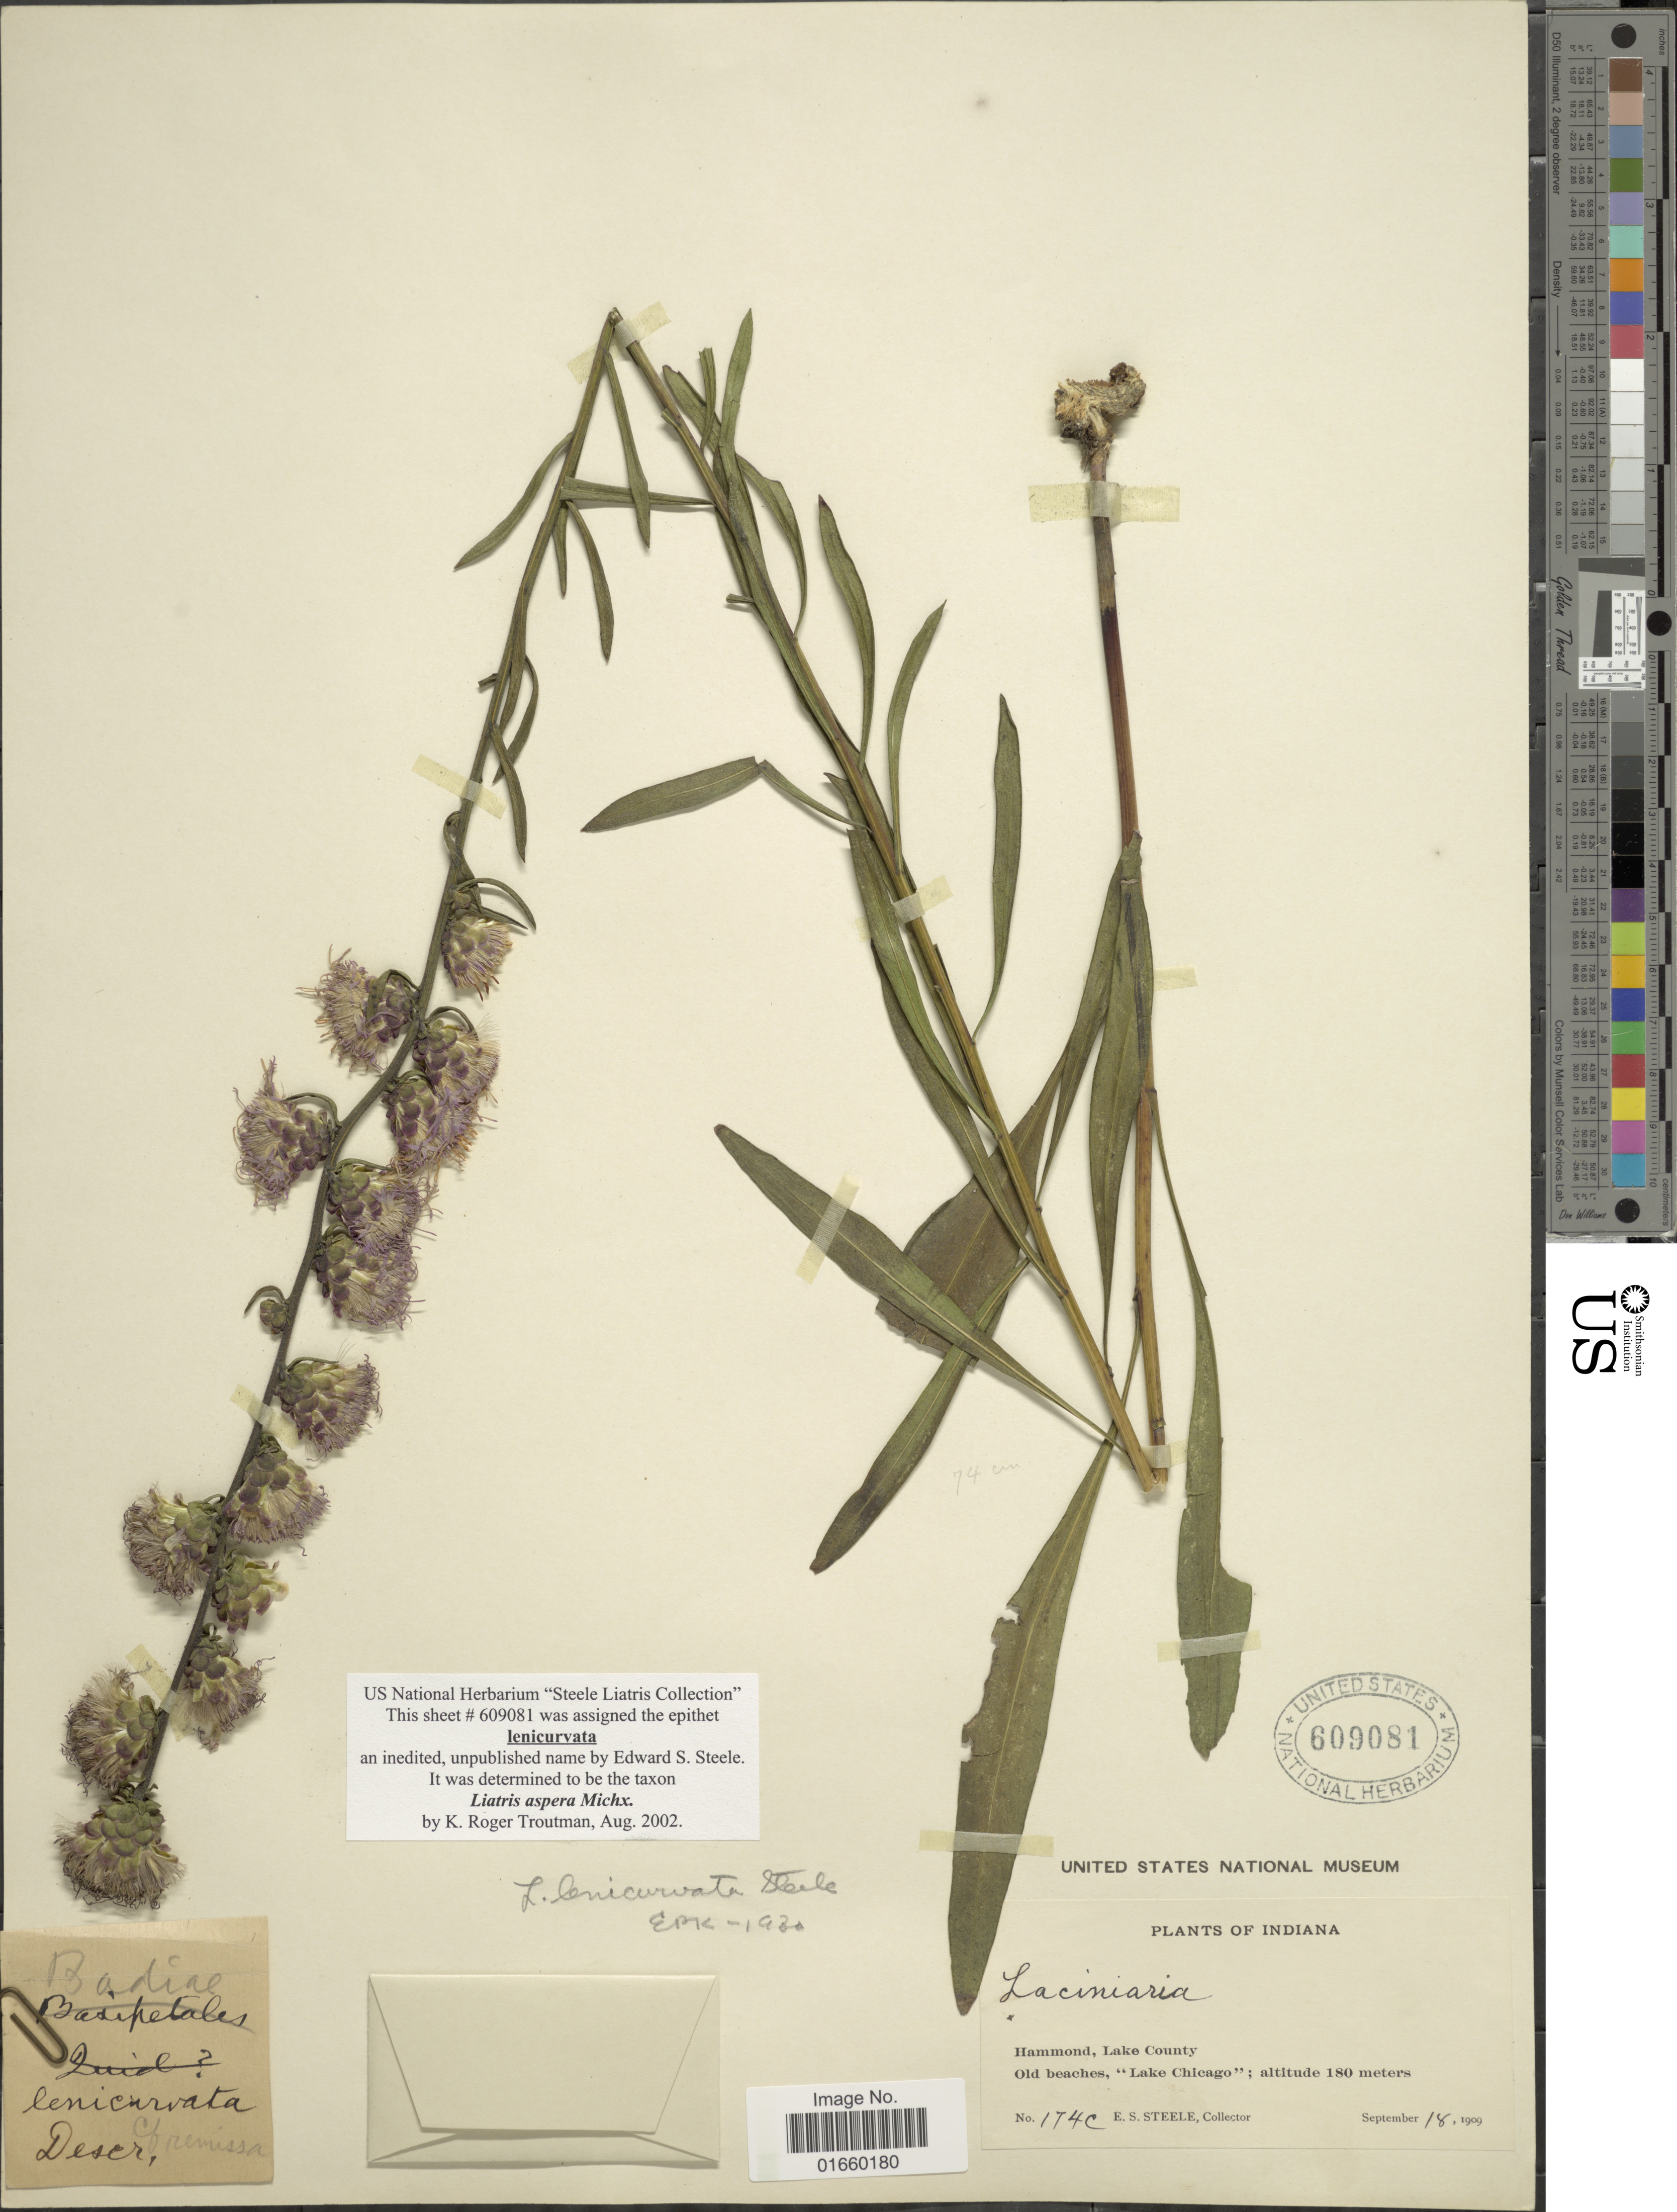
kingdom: Plantae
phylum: Tracheophyta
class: Magnoliopsida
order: Asterales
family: Asteraceae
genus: Liatris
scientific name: Liatris aspera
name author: Michx.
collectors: E. Steele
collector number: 174c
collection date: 1909-09-18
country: United States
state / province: Indiana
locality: Hammond, Lake County, Old beaches, "Lake Chicago"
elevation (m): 180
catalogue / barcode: US 609081